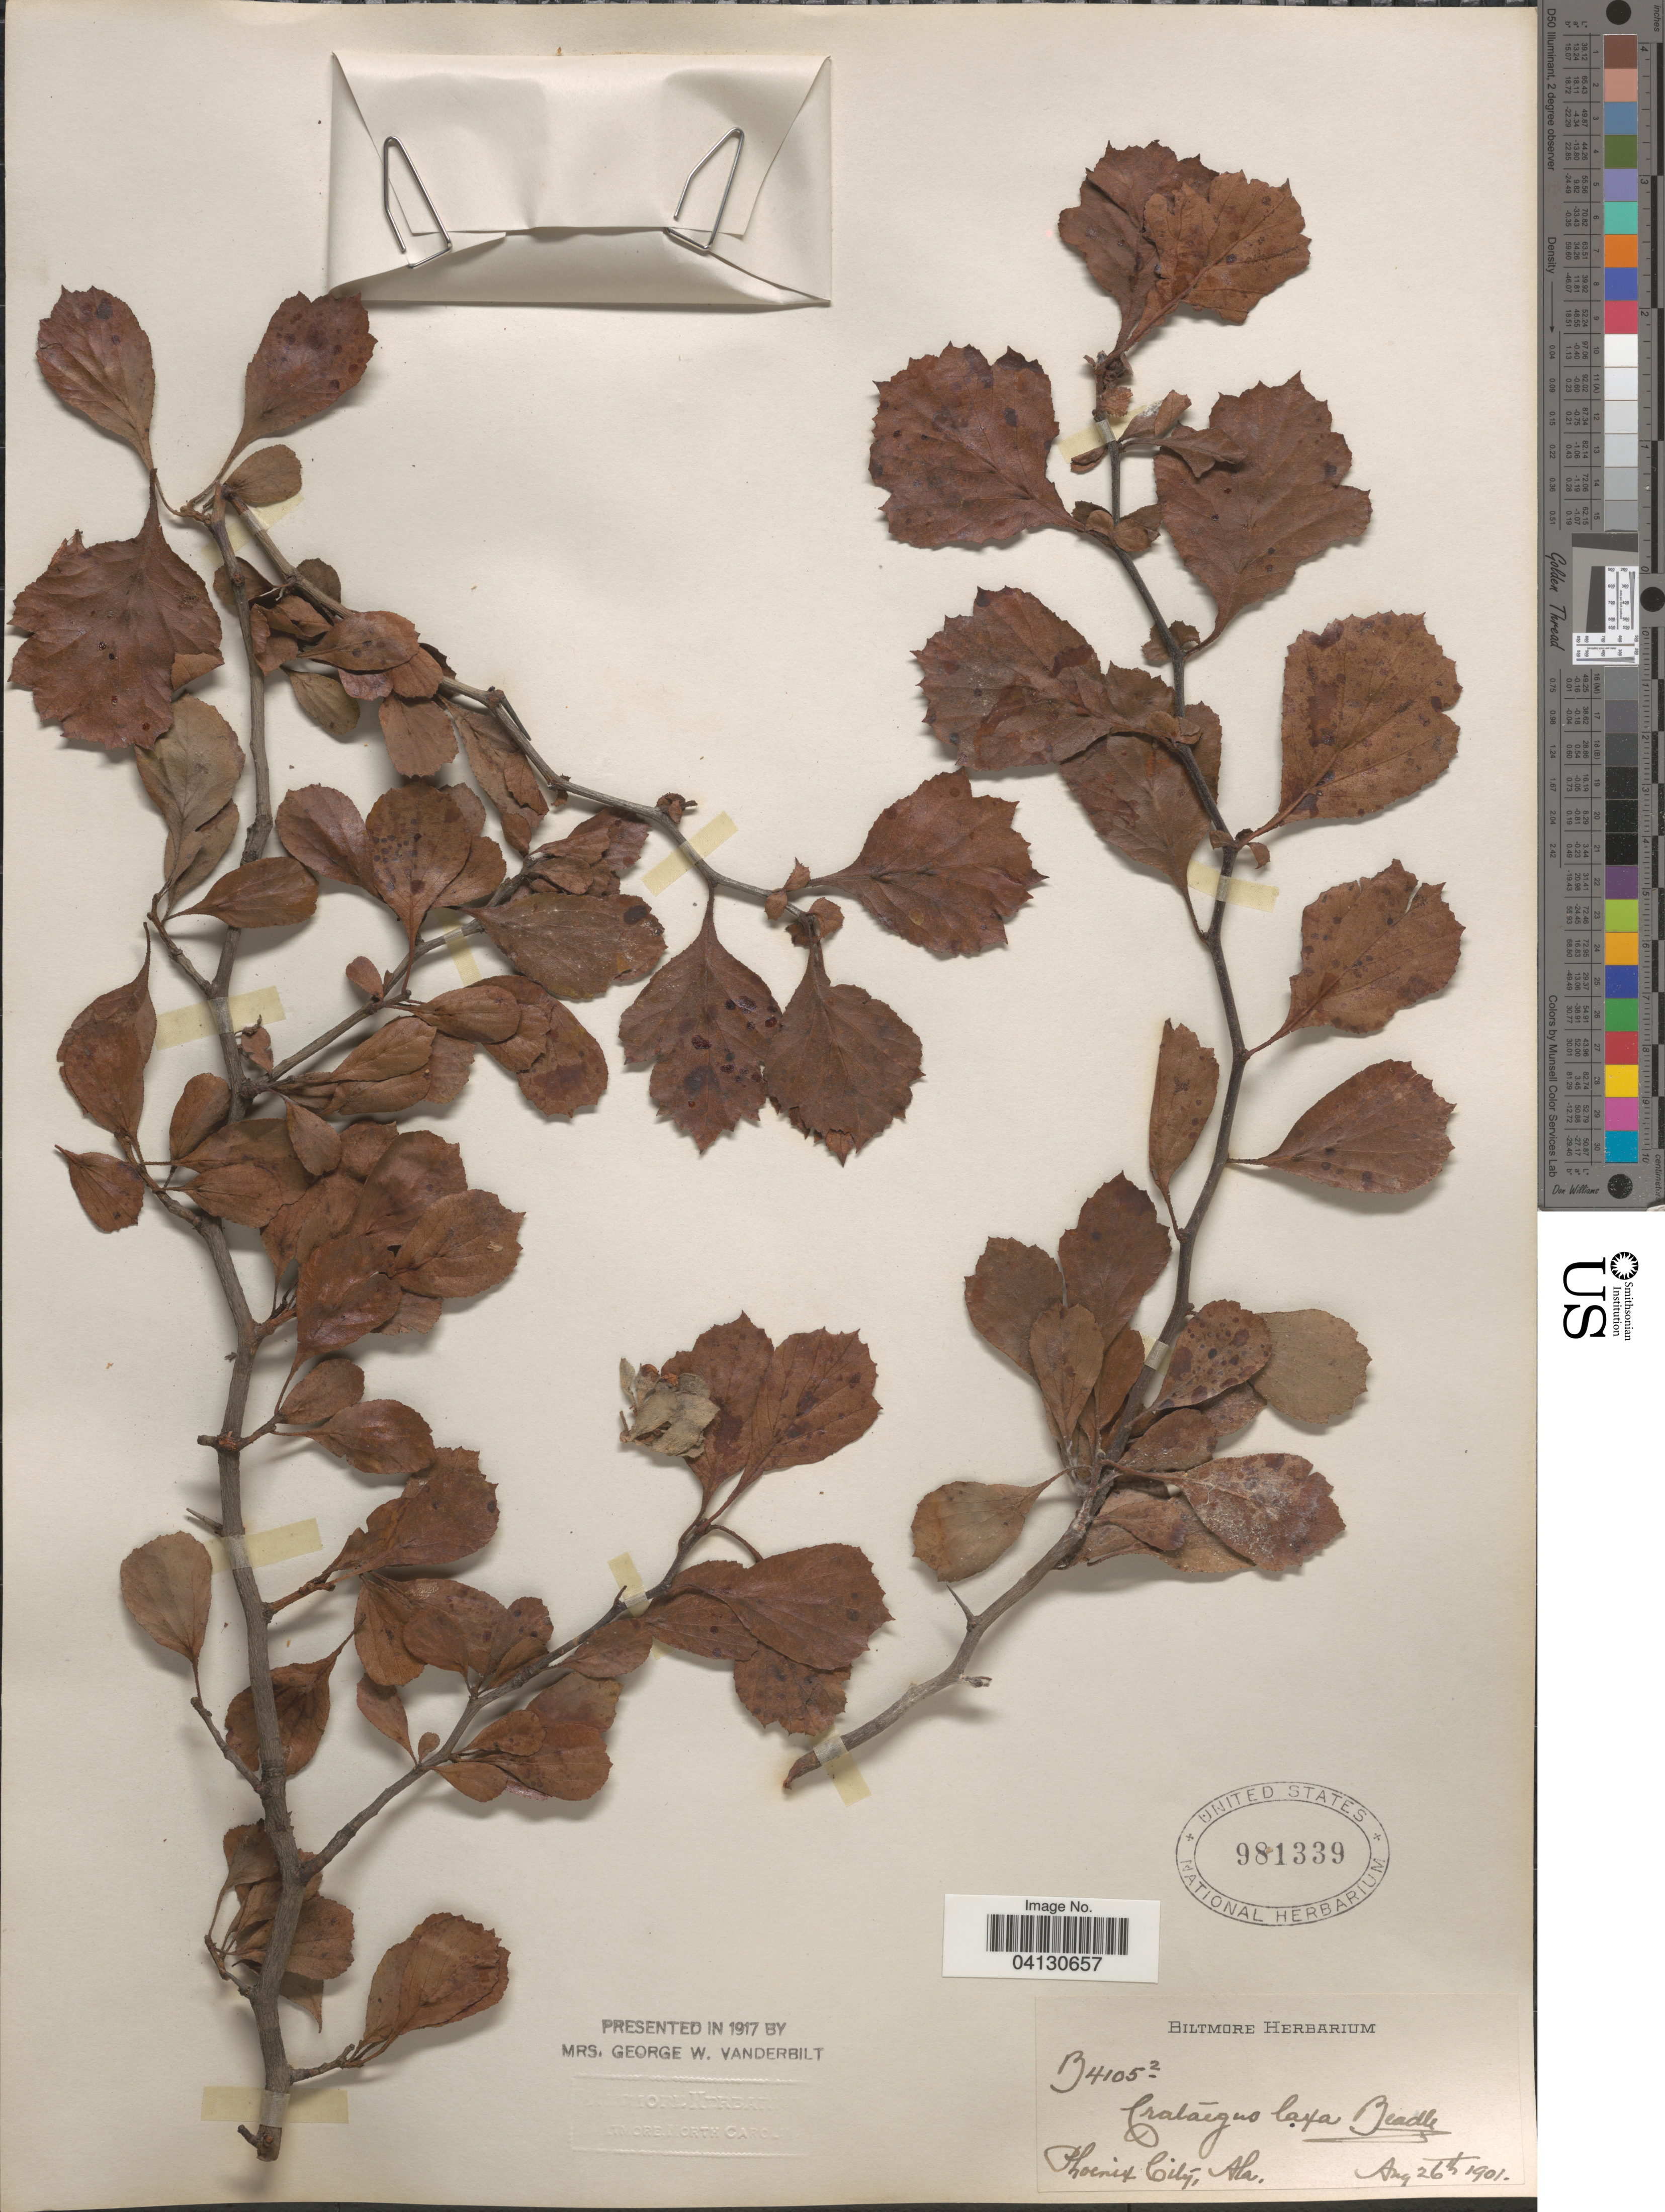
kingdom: Plantae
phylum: Tracheophyta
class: Magnoliopsida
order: Rosales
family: Rosaceae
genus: Crataegus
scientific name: Crataegus laxa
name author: Beadle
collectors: ex herb. Biltmore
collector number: B41052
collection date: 1901-08-26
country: United States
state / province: Alabama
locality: Phoenix City.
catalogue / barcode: US 981339